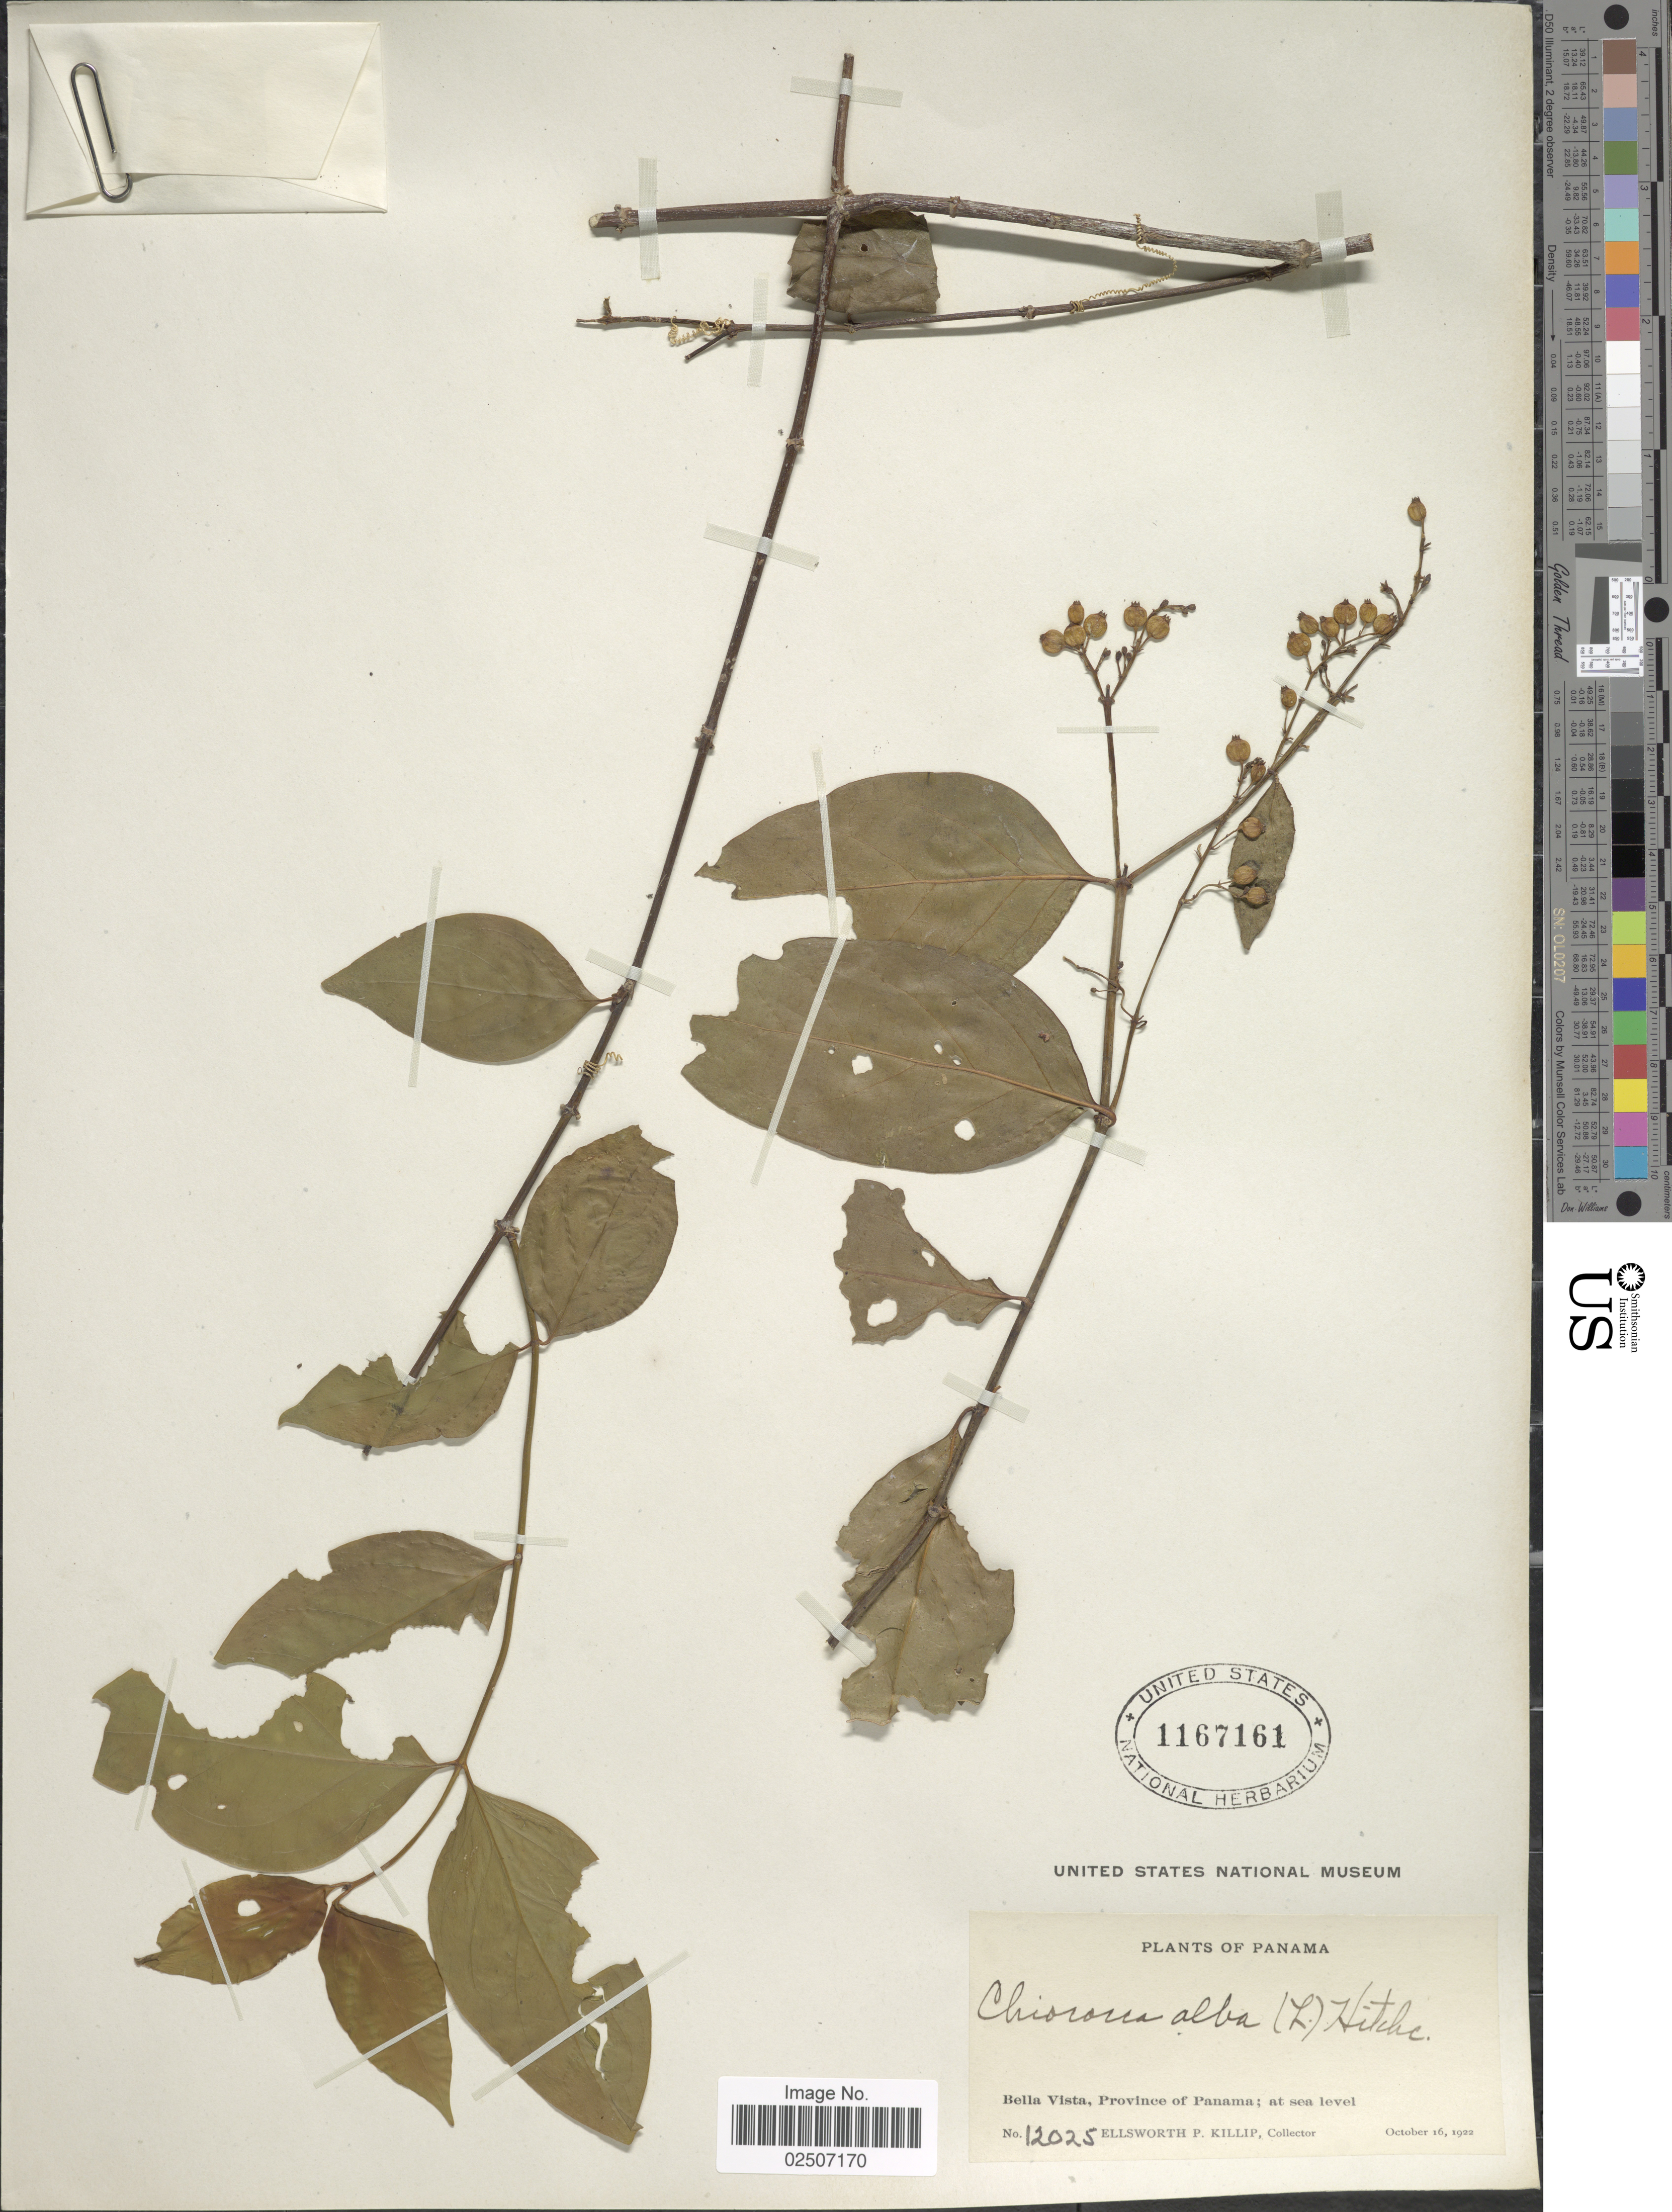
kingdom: Plantae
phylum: Tracheophyta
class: Magnoliopsida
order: Gentianales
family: Rubiaceae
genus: Chiococca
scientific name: Chiococca alba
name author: (L.) Hitchc.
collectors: E. P. Killip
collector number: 12025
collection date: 1922-10-16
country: Panama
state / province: Panamá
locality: Bella Vista, Province of Panama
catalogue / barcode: US 1167161